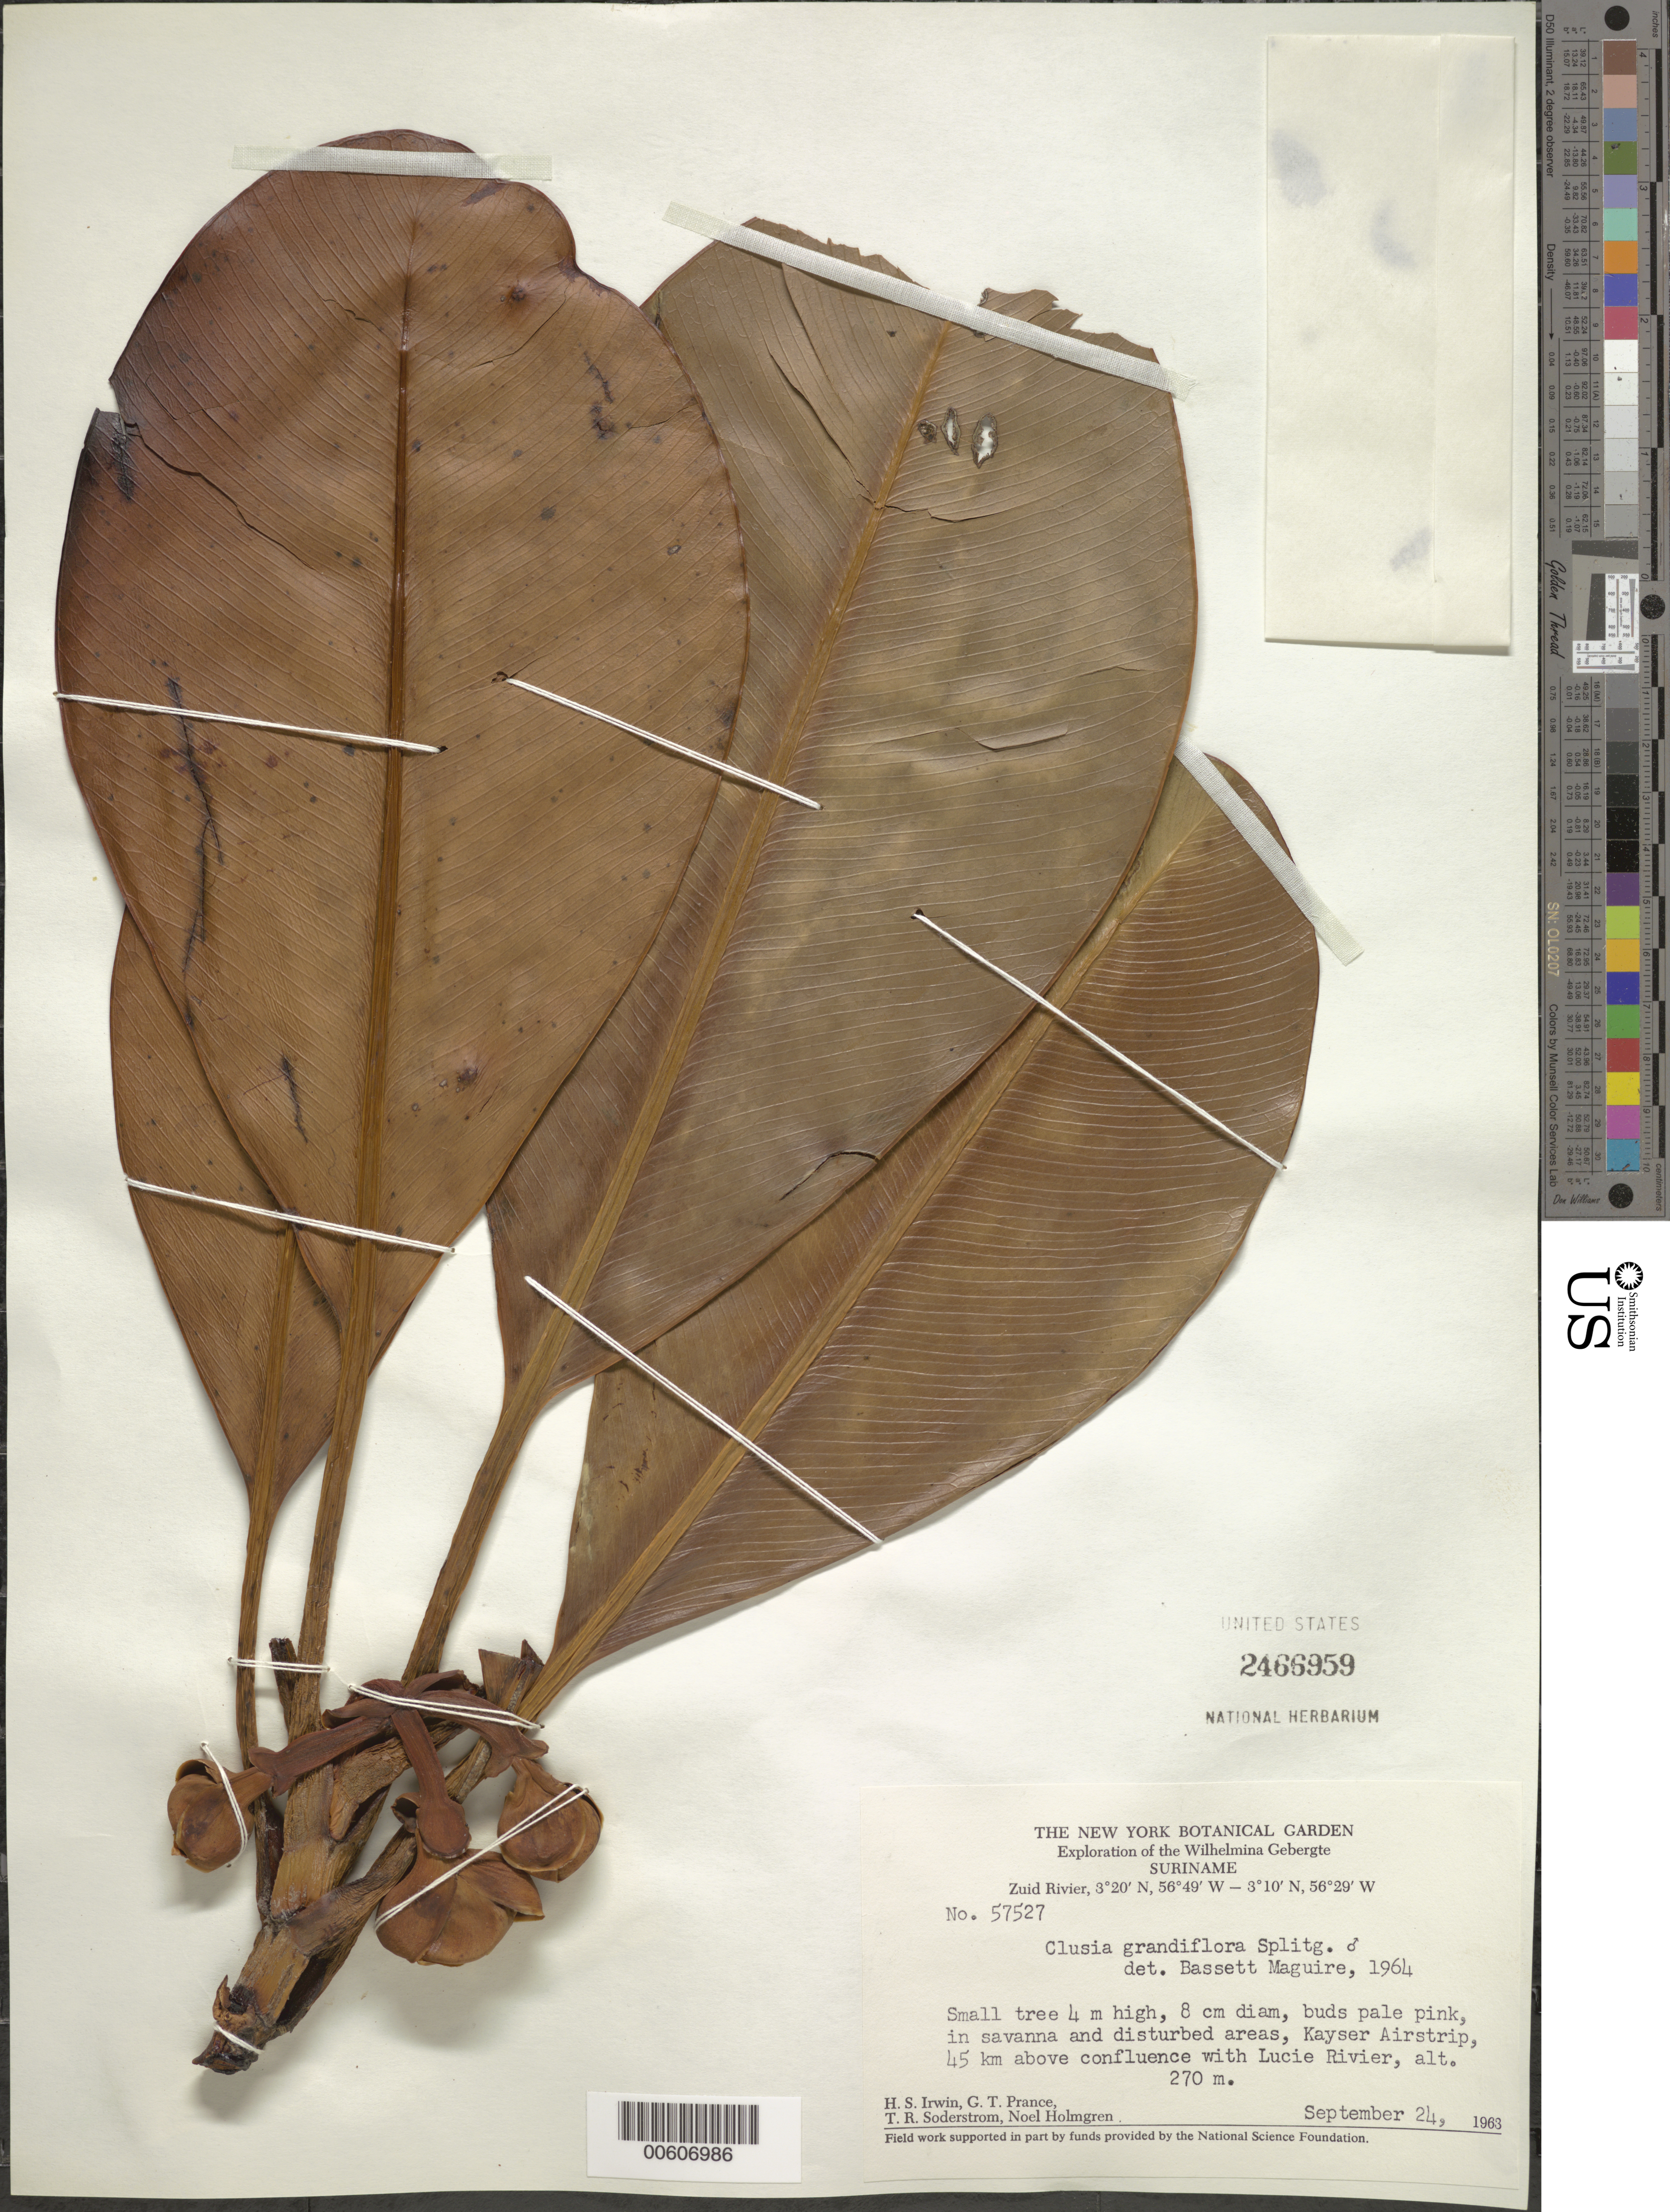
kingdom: Plantae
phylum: Tracheophyta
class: Magnoliopsida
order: Malpighiales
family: Clusiaceae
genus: Clusia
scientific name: Clusia grandiflora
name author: Splitg.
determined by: Maguire, Bassett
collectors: H. Irwin, G. T. Prance, T. R. Soderstrom & N. H. Holmgren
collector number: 57527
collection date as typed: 24-Sep-63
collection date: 1963-09-24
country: Suriname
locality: Kayser Airstrip, Zuid R., 45 km above confl. with Lucie R., Wilhelmina Gebergte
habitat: Savanna and disturbed areas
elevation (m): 270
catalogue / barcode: US 2466959